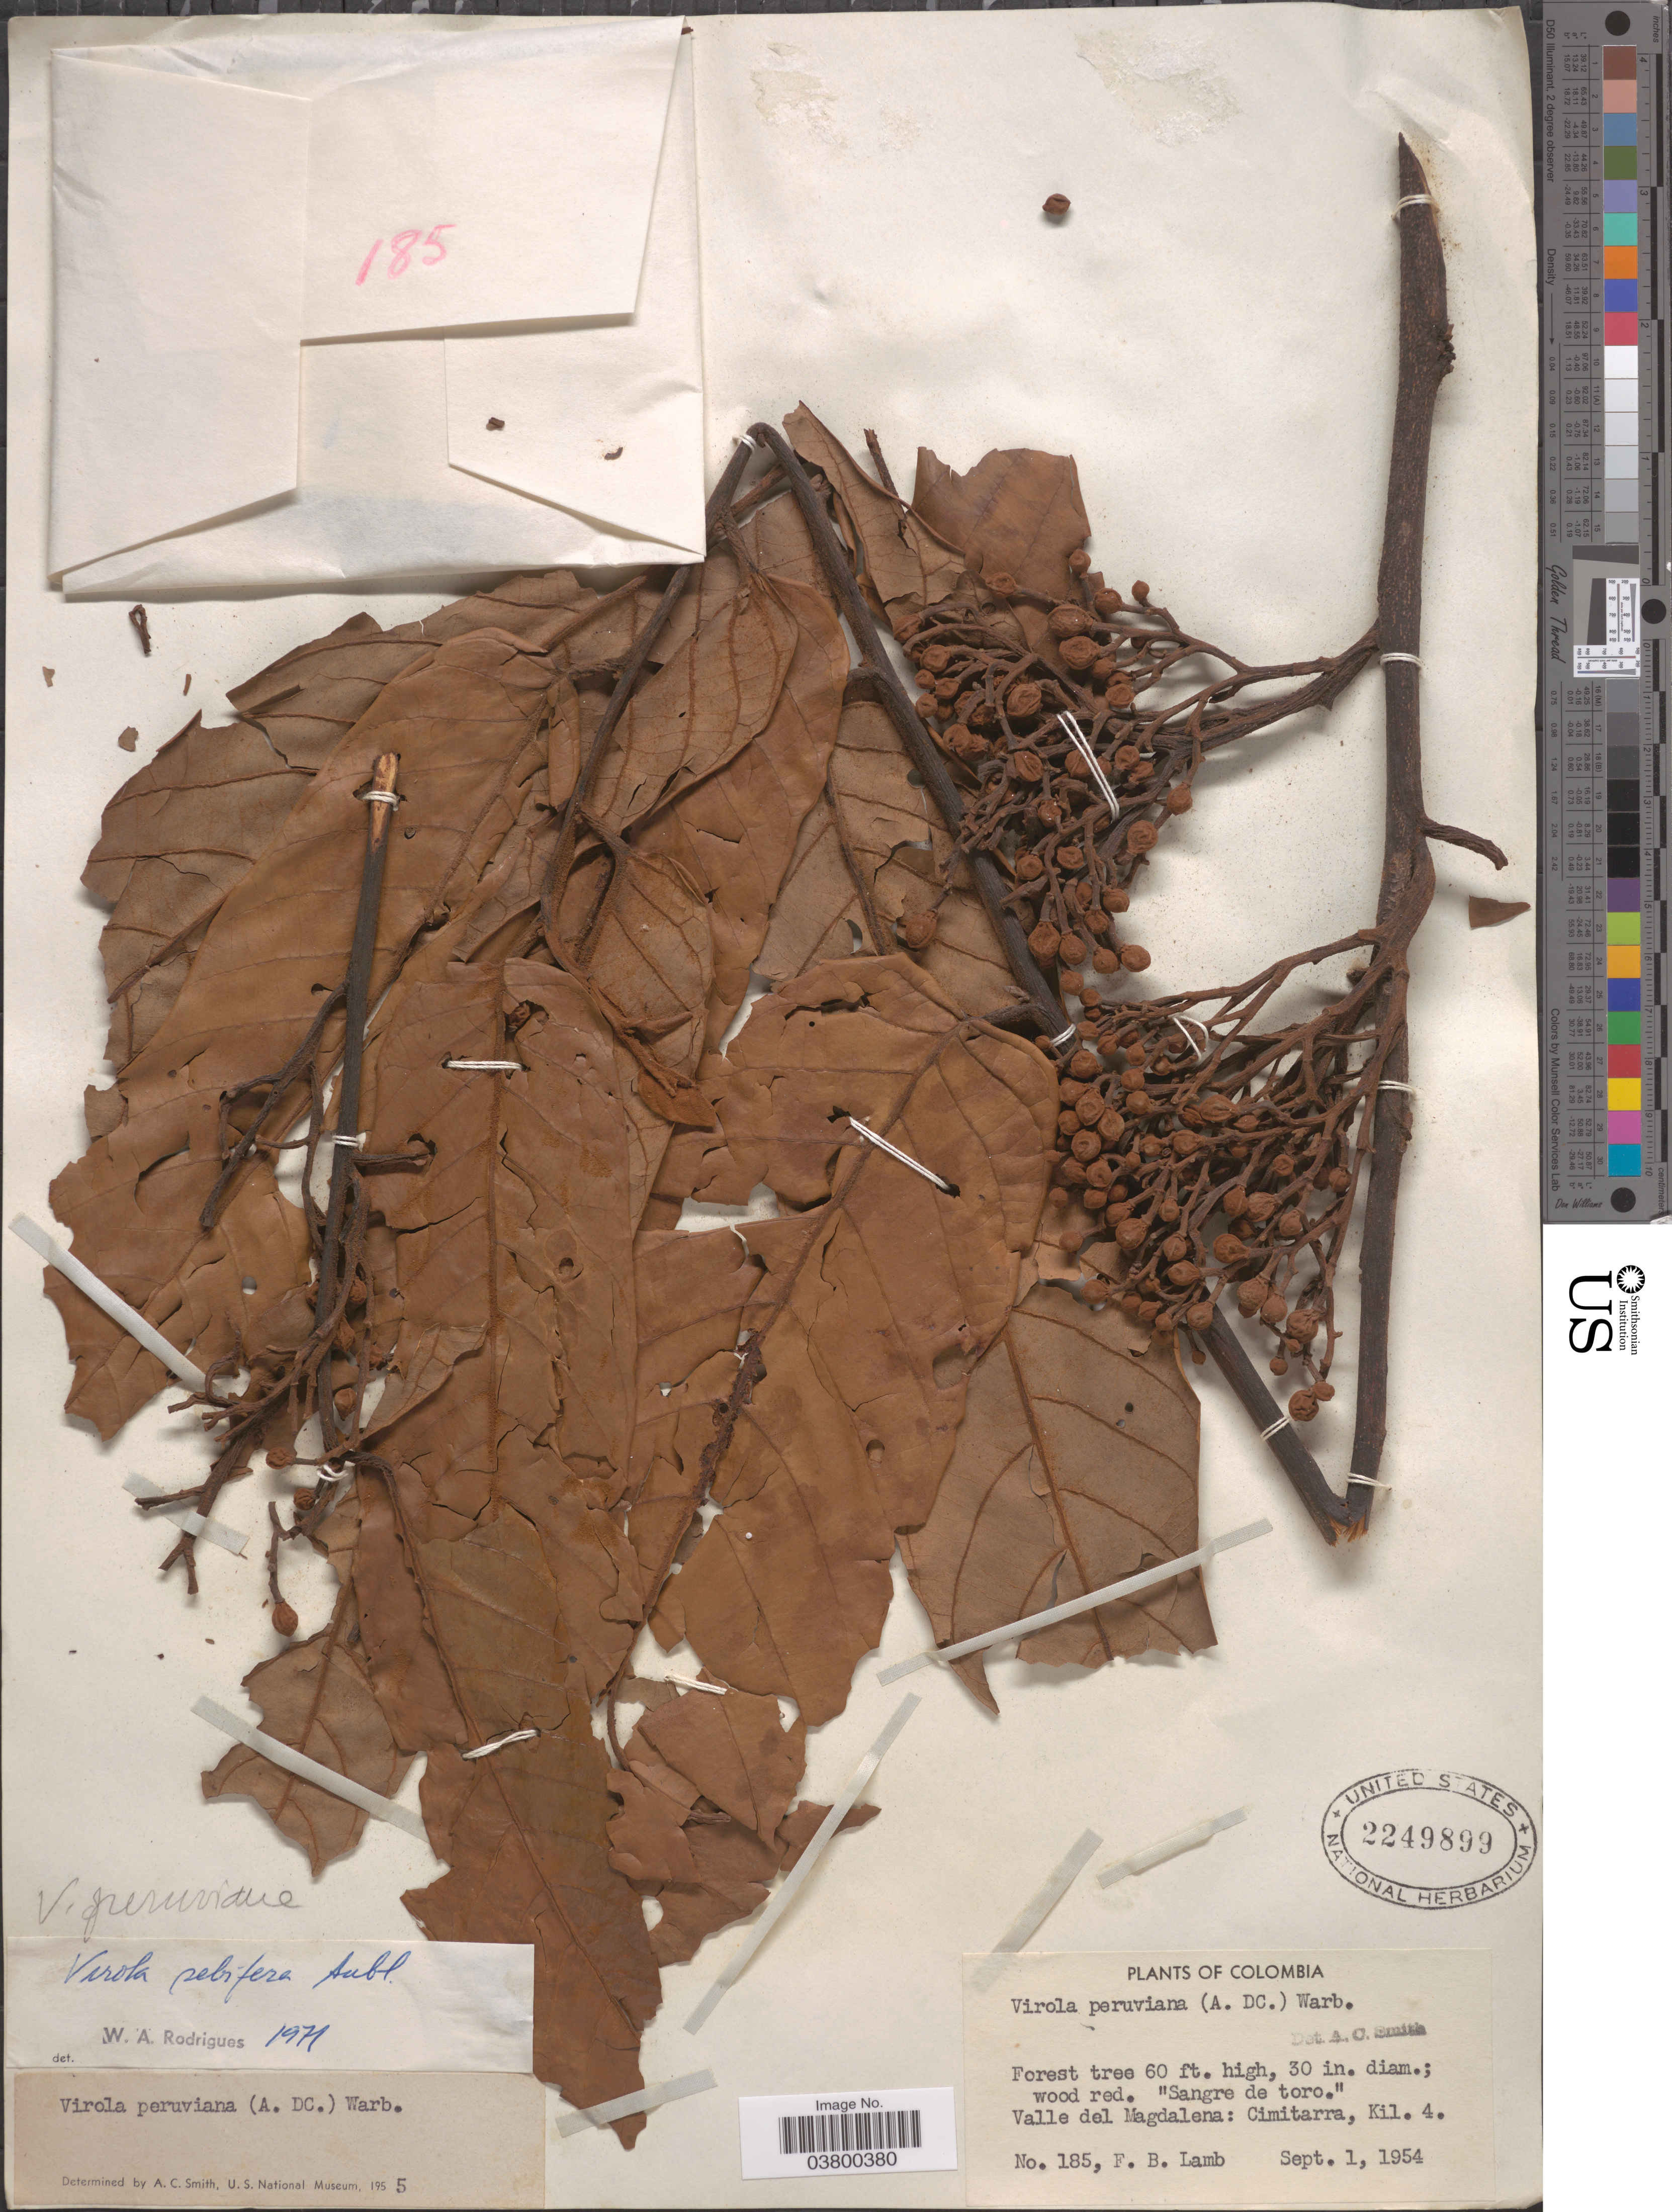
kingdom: Plantae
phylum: Tracheophyta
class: Magnoliopsida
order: Magnoliales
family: Myristicaceae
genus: Virola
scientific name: Virola peruviana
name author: (A. DC.) Warb.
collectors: F. B. Lamb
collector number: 185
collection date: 1954-09-01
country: Colombia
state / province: Magdalena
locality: Valle del Magdalena: Cimitarra, Kil. 4.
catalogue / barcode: US 2249899